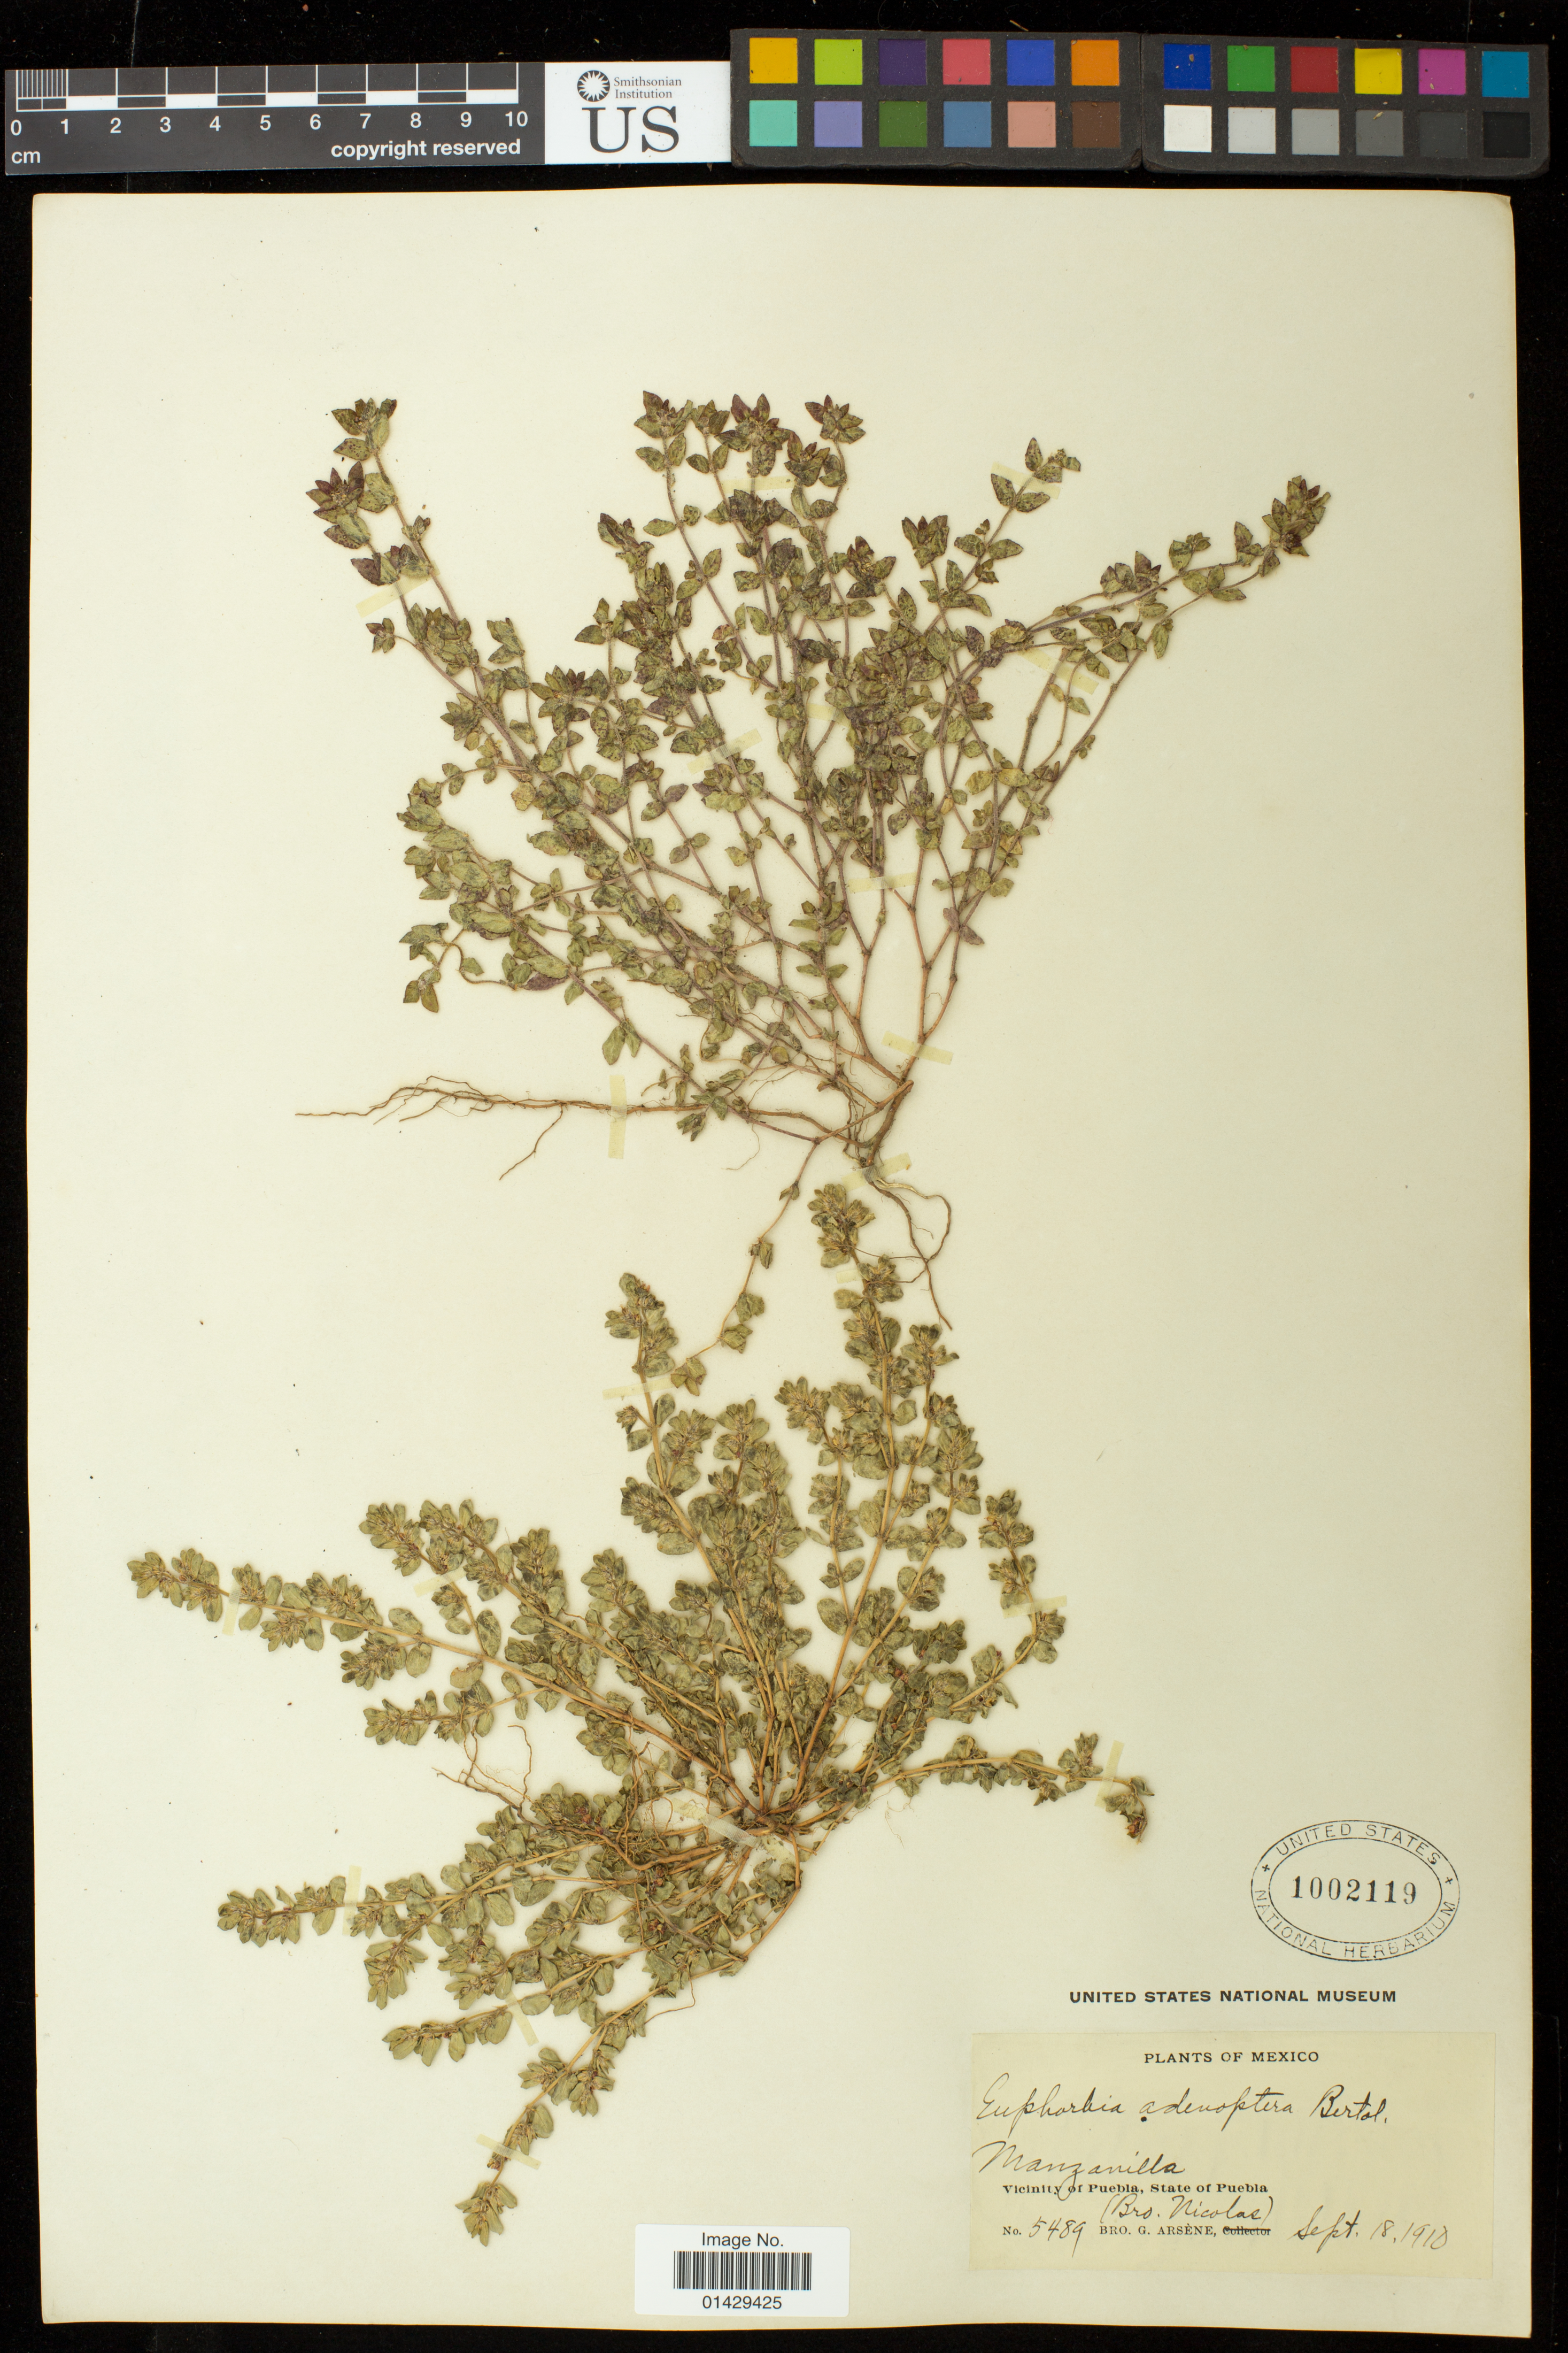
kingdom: Plantae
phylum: Tracheophyta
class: Magnoliopsida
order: Malpighiales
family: Euphorbiaceae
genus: Euphorbia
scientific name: Euphorbia densiflora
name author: (Klotzsch & Garcke) Klotzsch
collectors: B. Nicolas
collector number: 5489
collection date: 1910-09-18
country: Mexico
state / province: Puebla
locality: Manzanilla; Vicinity of Puebla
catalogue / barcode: US 1002119